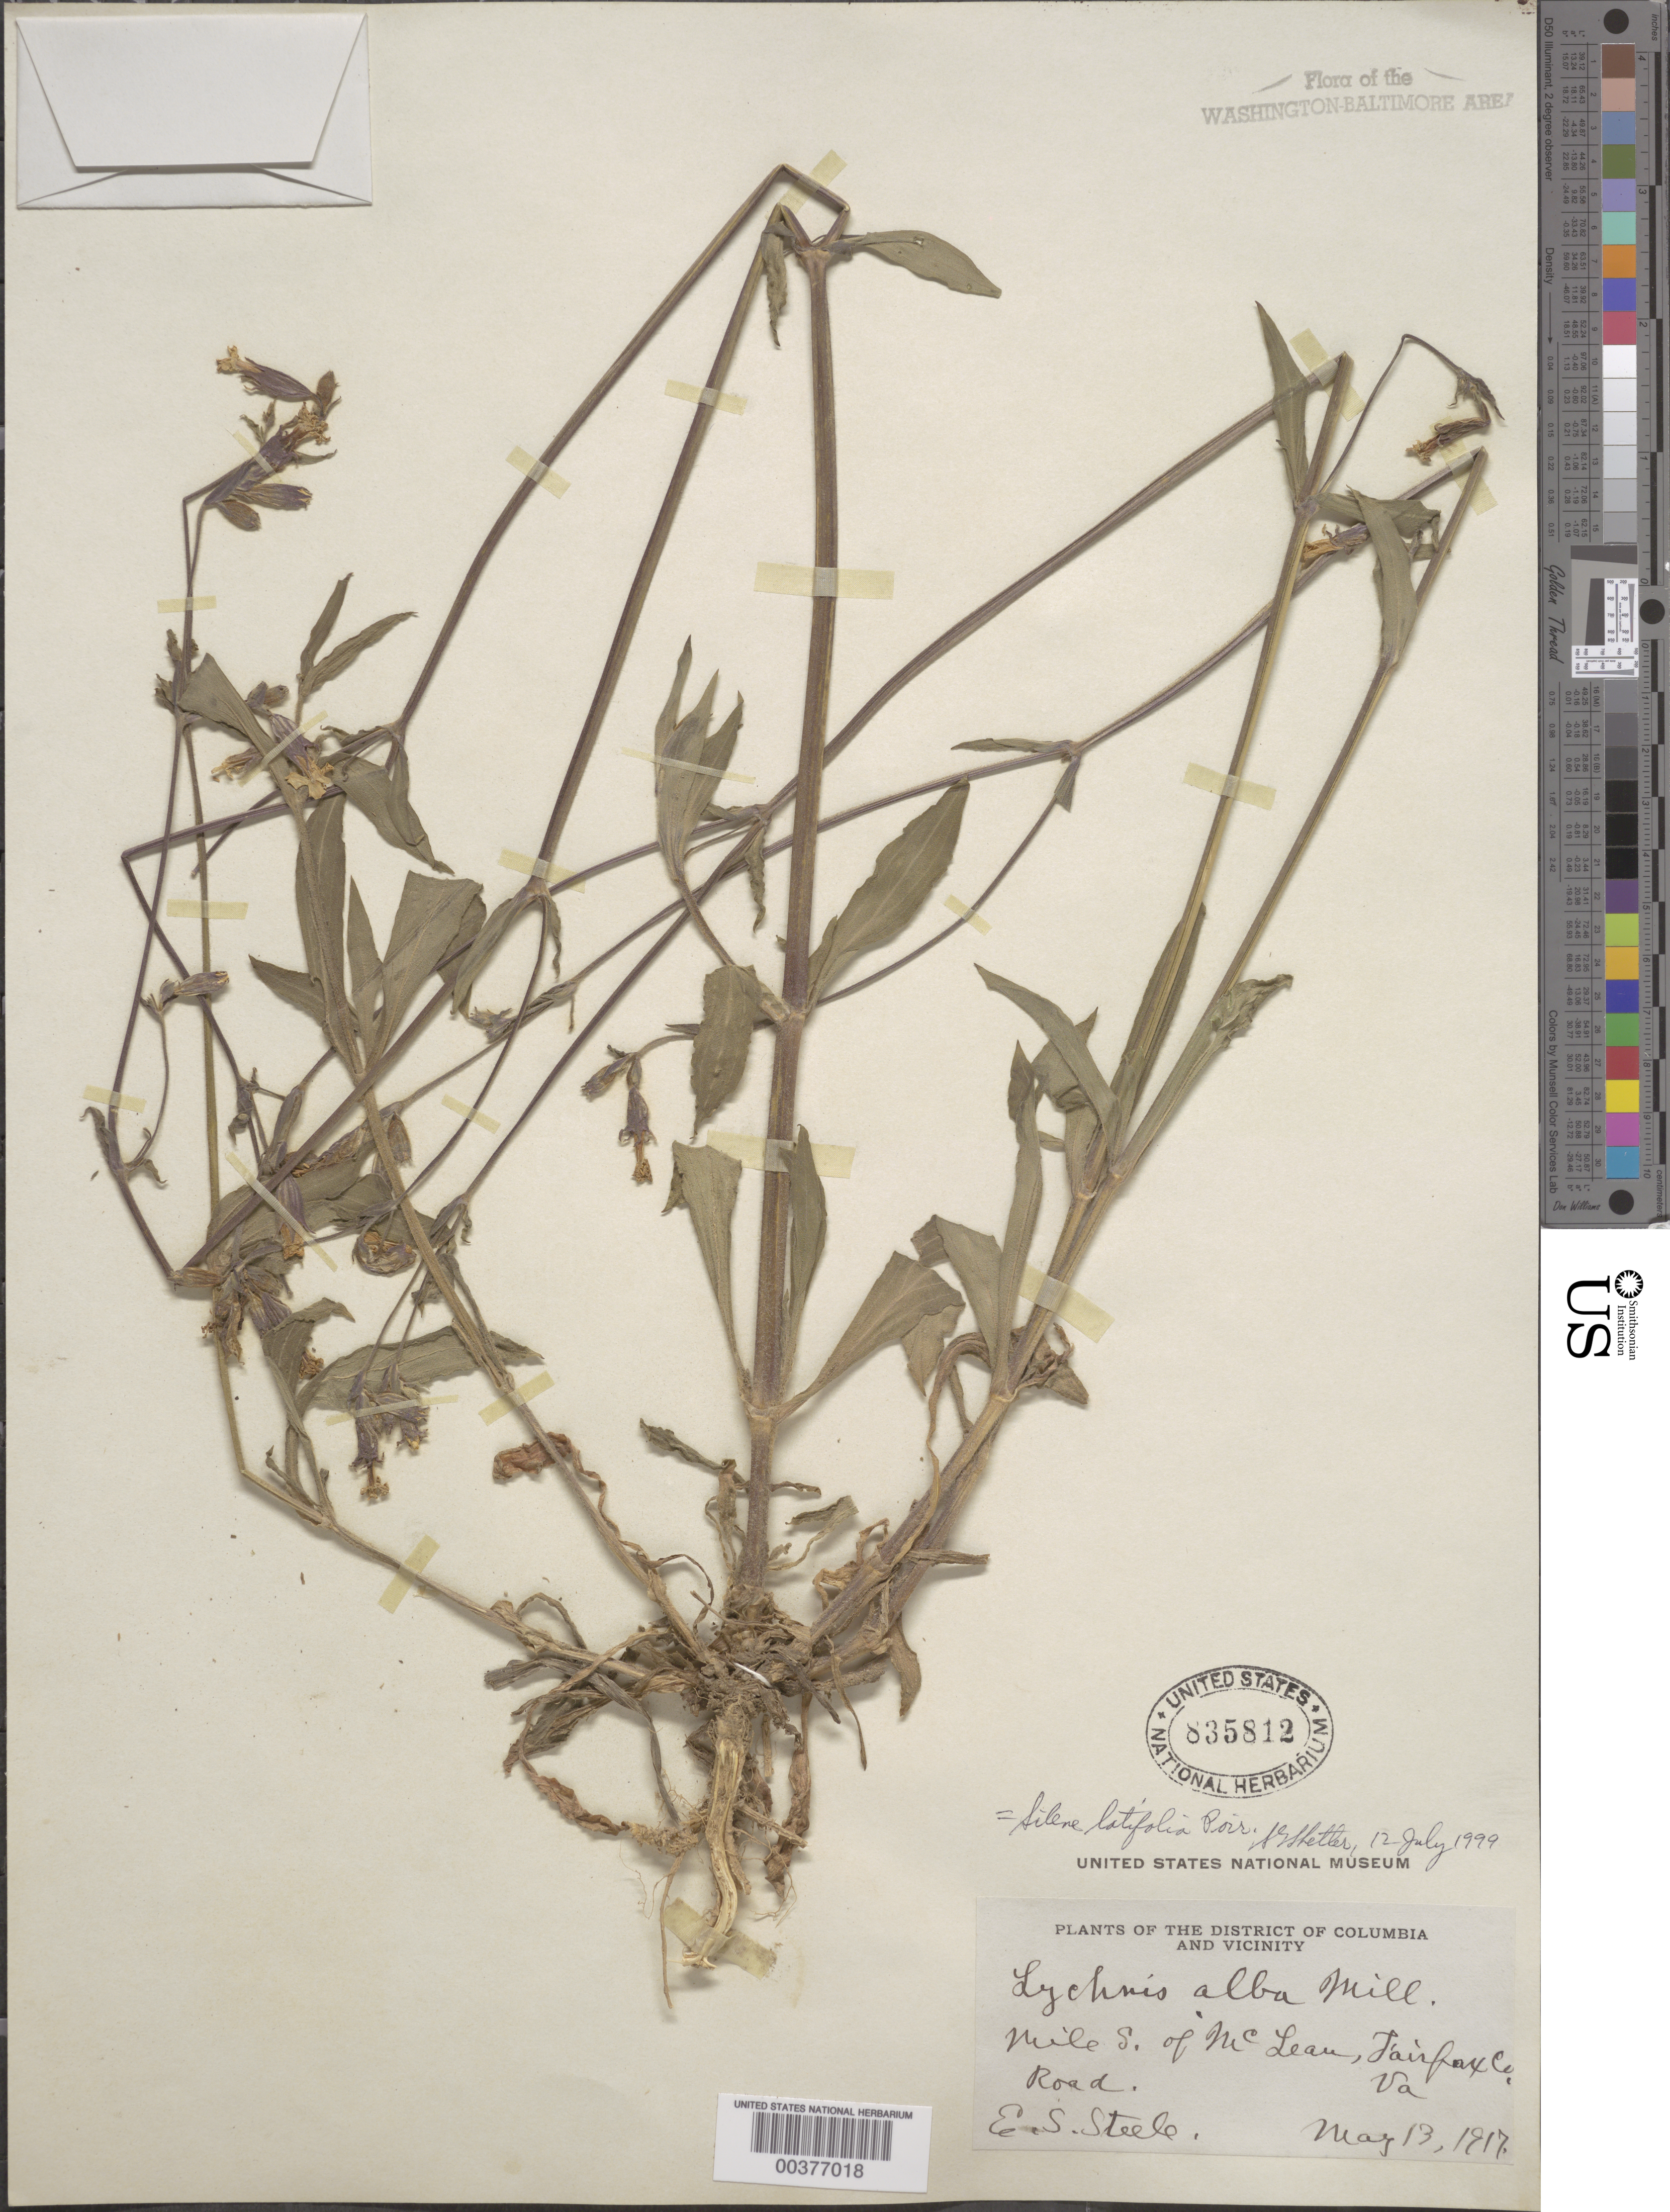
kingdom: Plantae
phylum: Tracheophyta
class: Magnoliopsida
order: Caryophyllales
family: Caryophyllaceae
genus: Silene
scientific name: Silene latifolia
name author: Poir.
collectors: E. Steele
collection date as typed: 13 May 1917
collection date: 1917-05-13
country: United States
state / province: Virginia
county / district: Fairfax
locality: South of Mclean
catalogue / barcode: US 835812